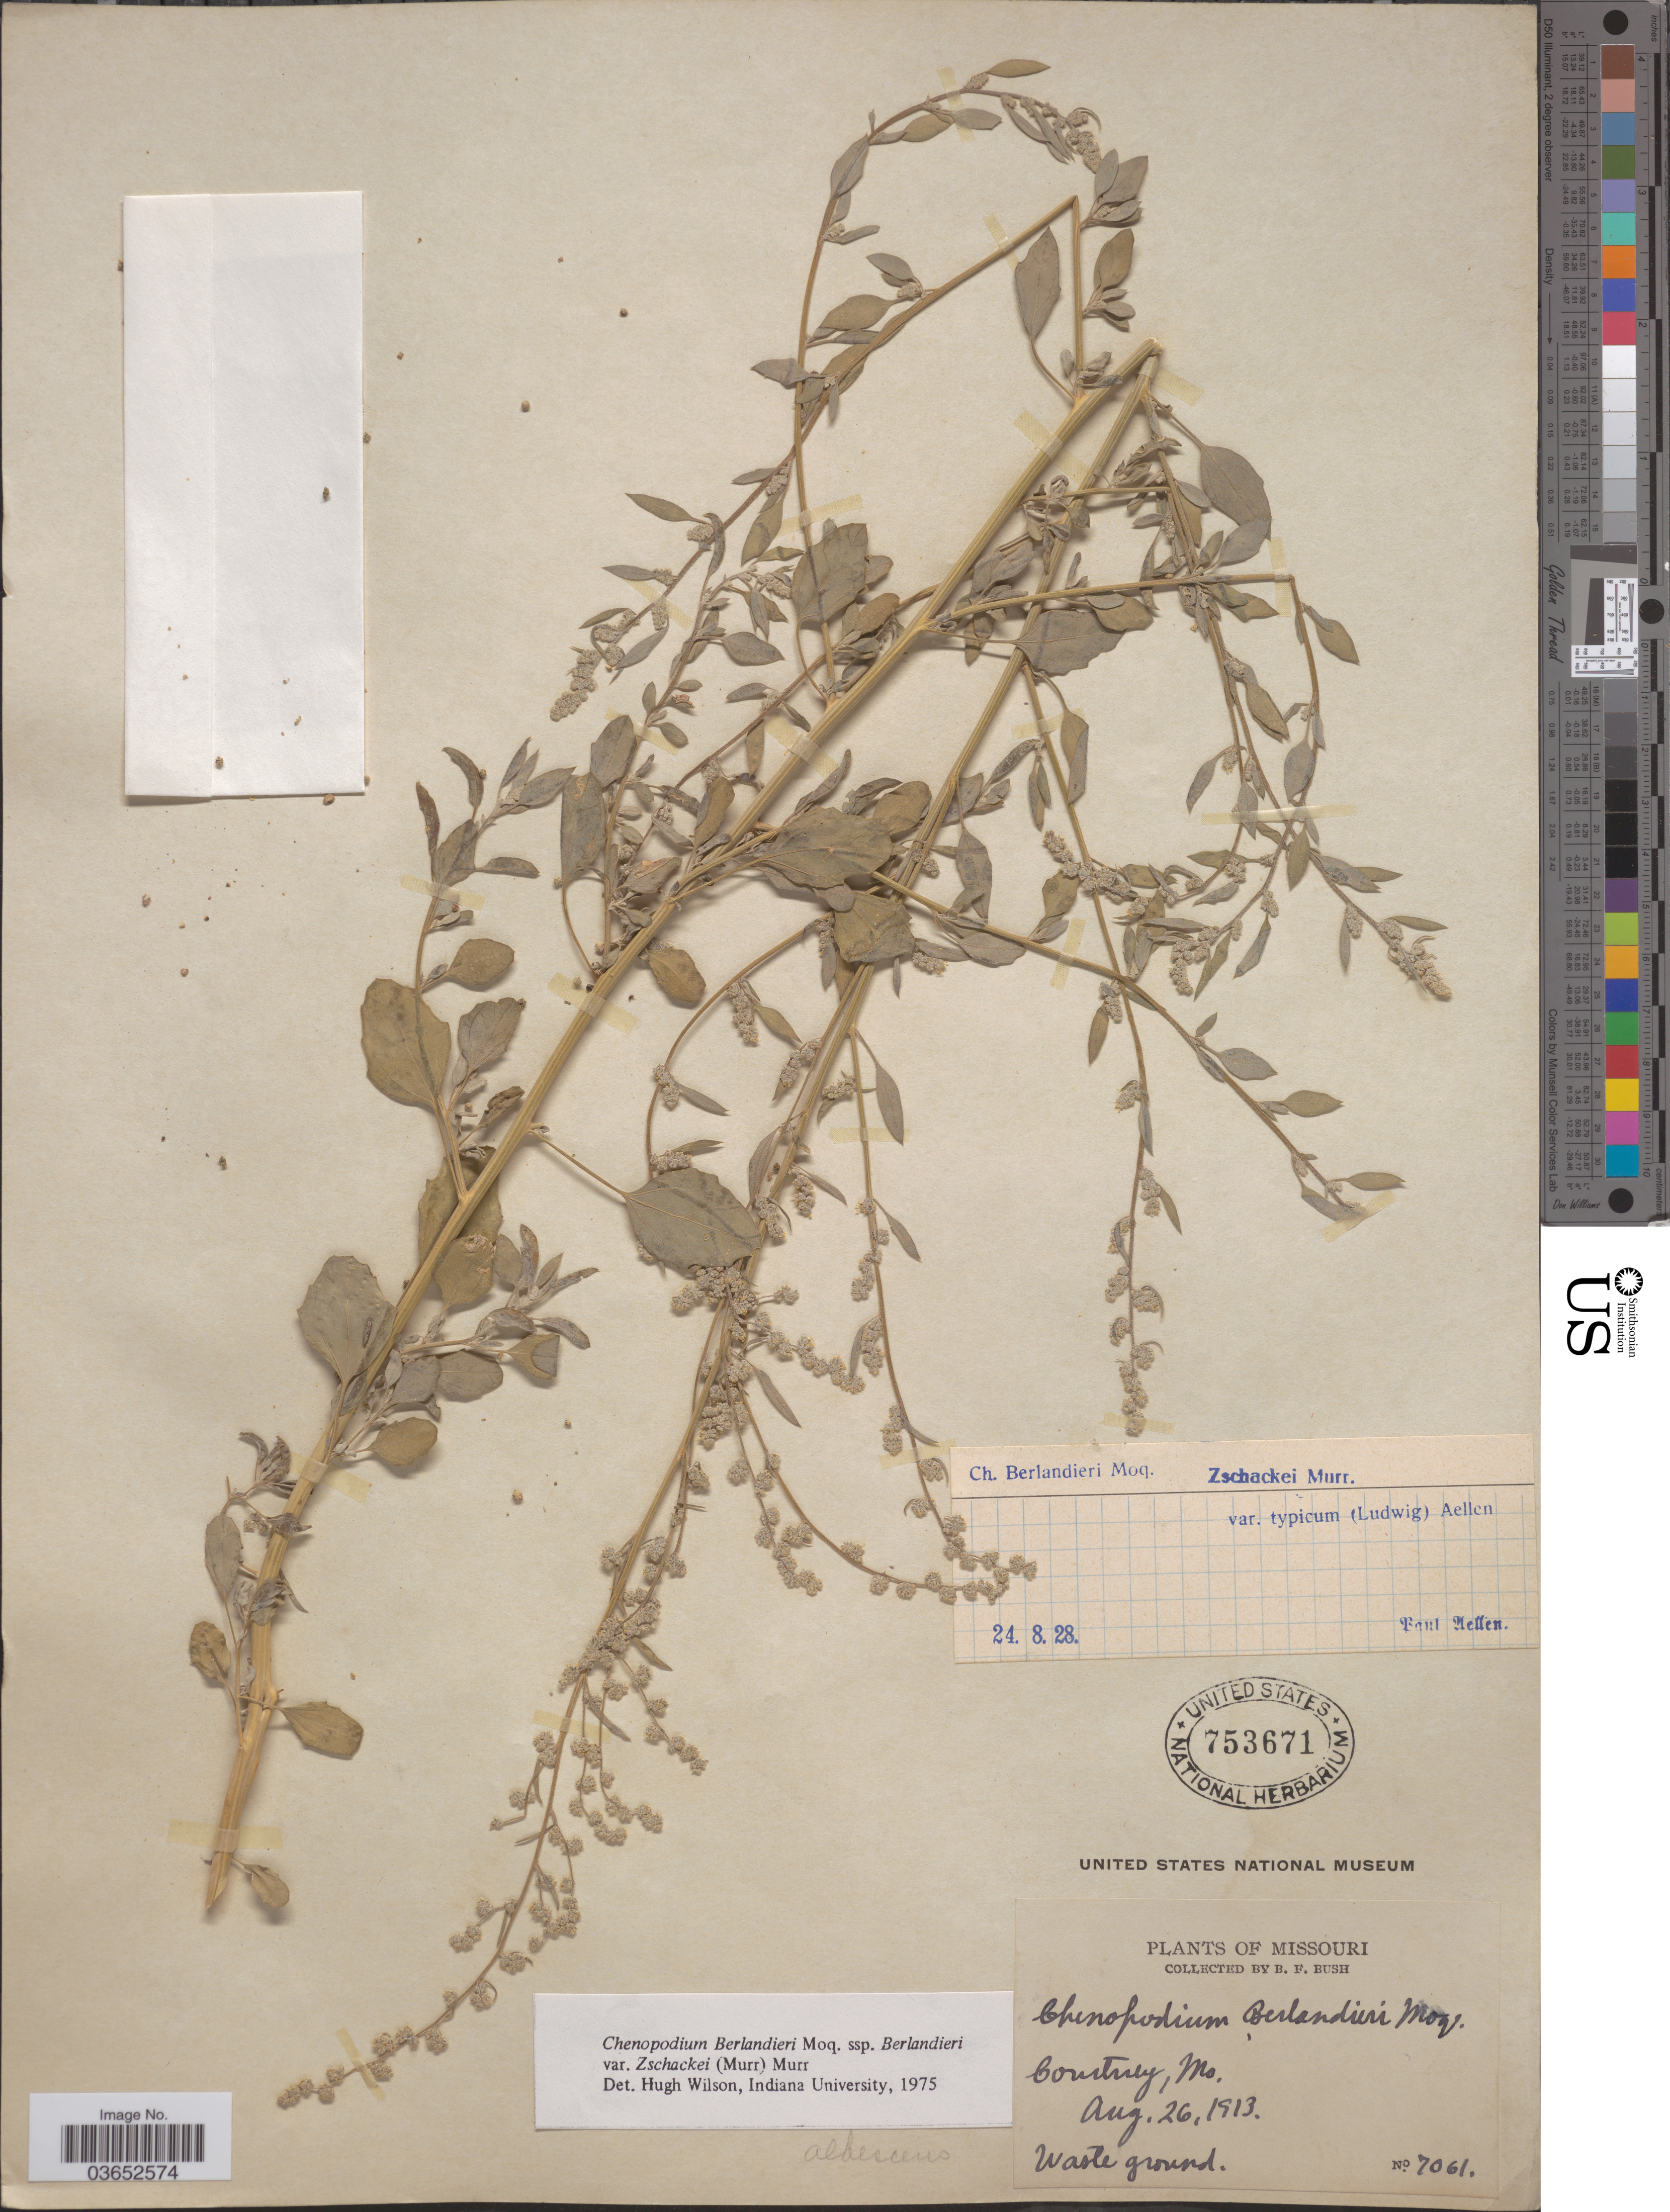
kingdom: Plantae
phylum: Tracheophyta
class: Magnoliopsida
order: Caryophyllales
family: Amaranthaceae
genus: Chenopodium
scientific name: Chenopodium berlandieri var. typicum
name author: A. Ludw. ex Graebn.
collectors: B. F. Bush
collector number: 7061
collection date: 1913-08-26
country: United States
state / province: Missouri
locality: Courtney.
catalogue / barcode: US 753671